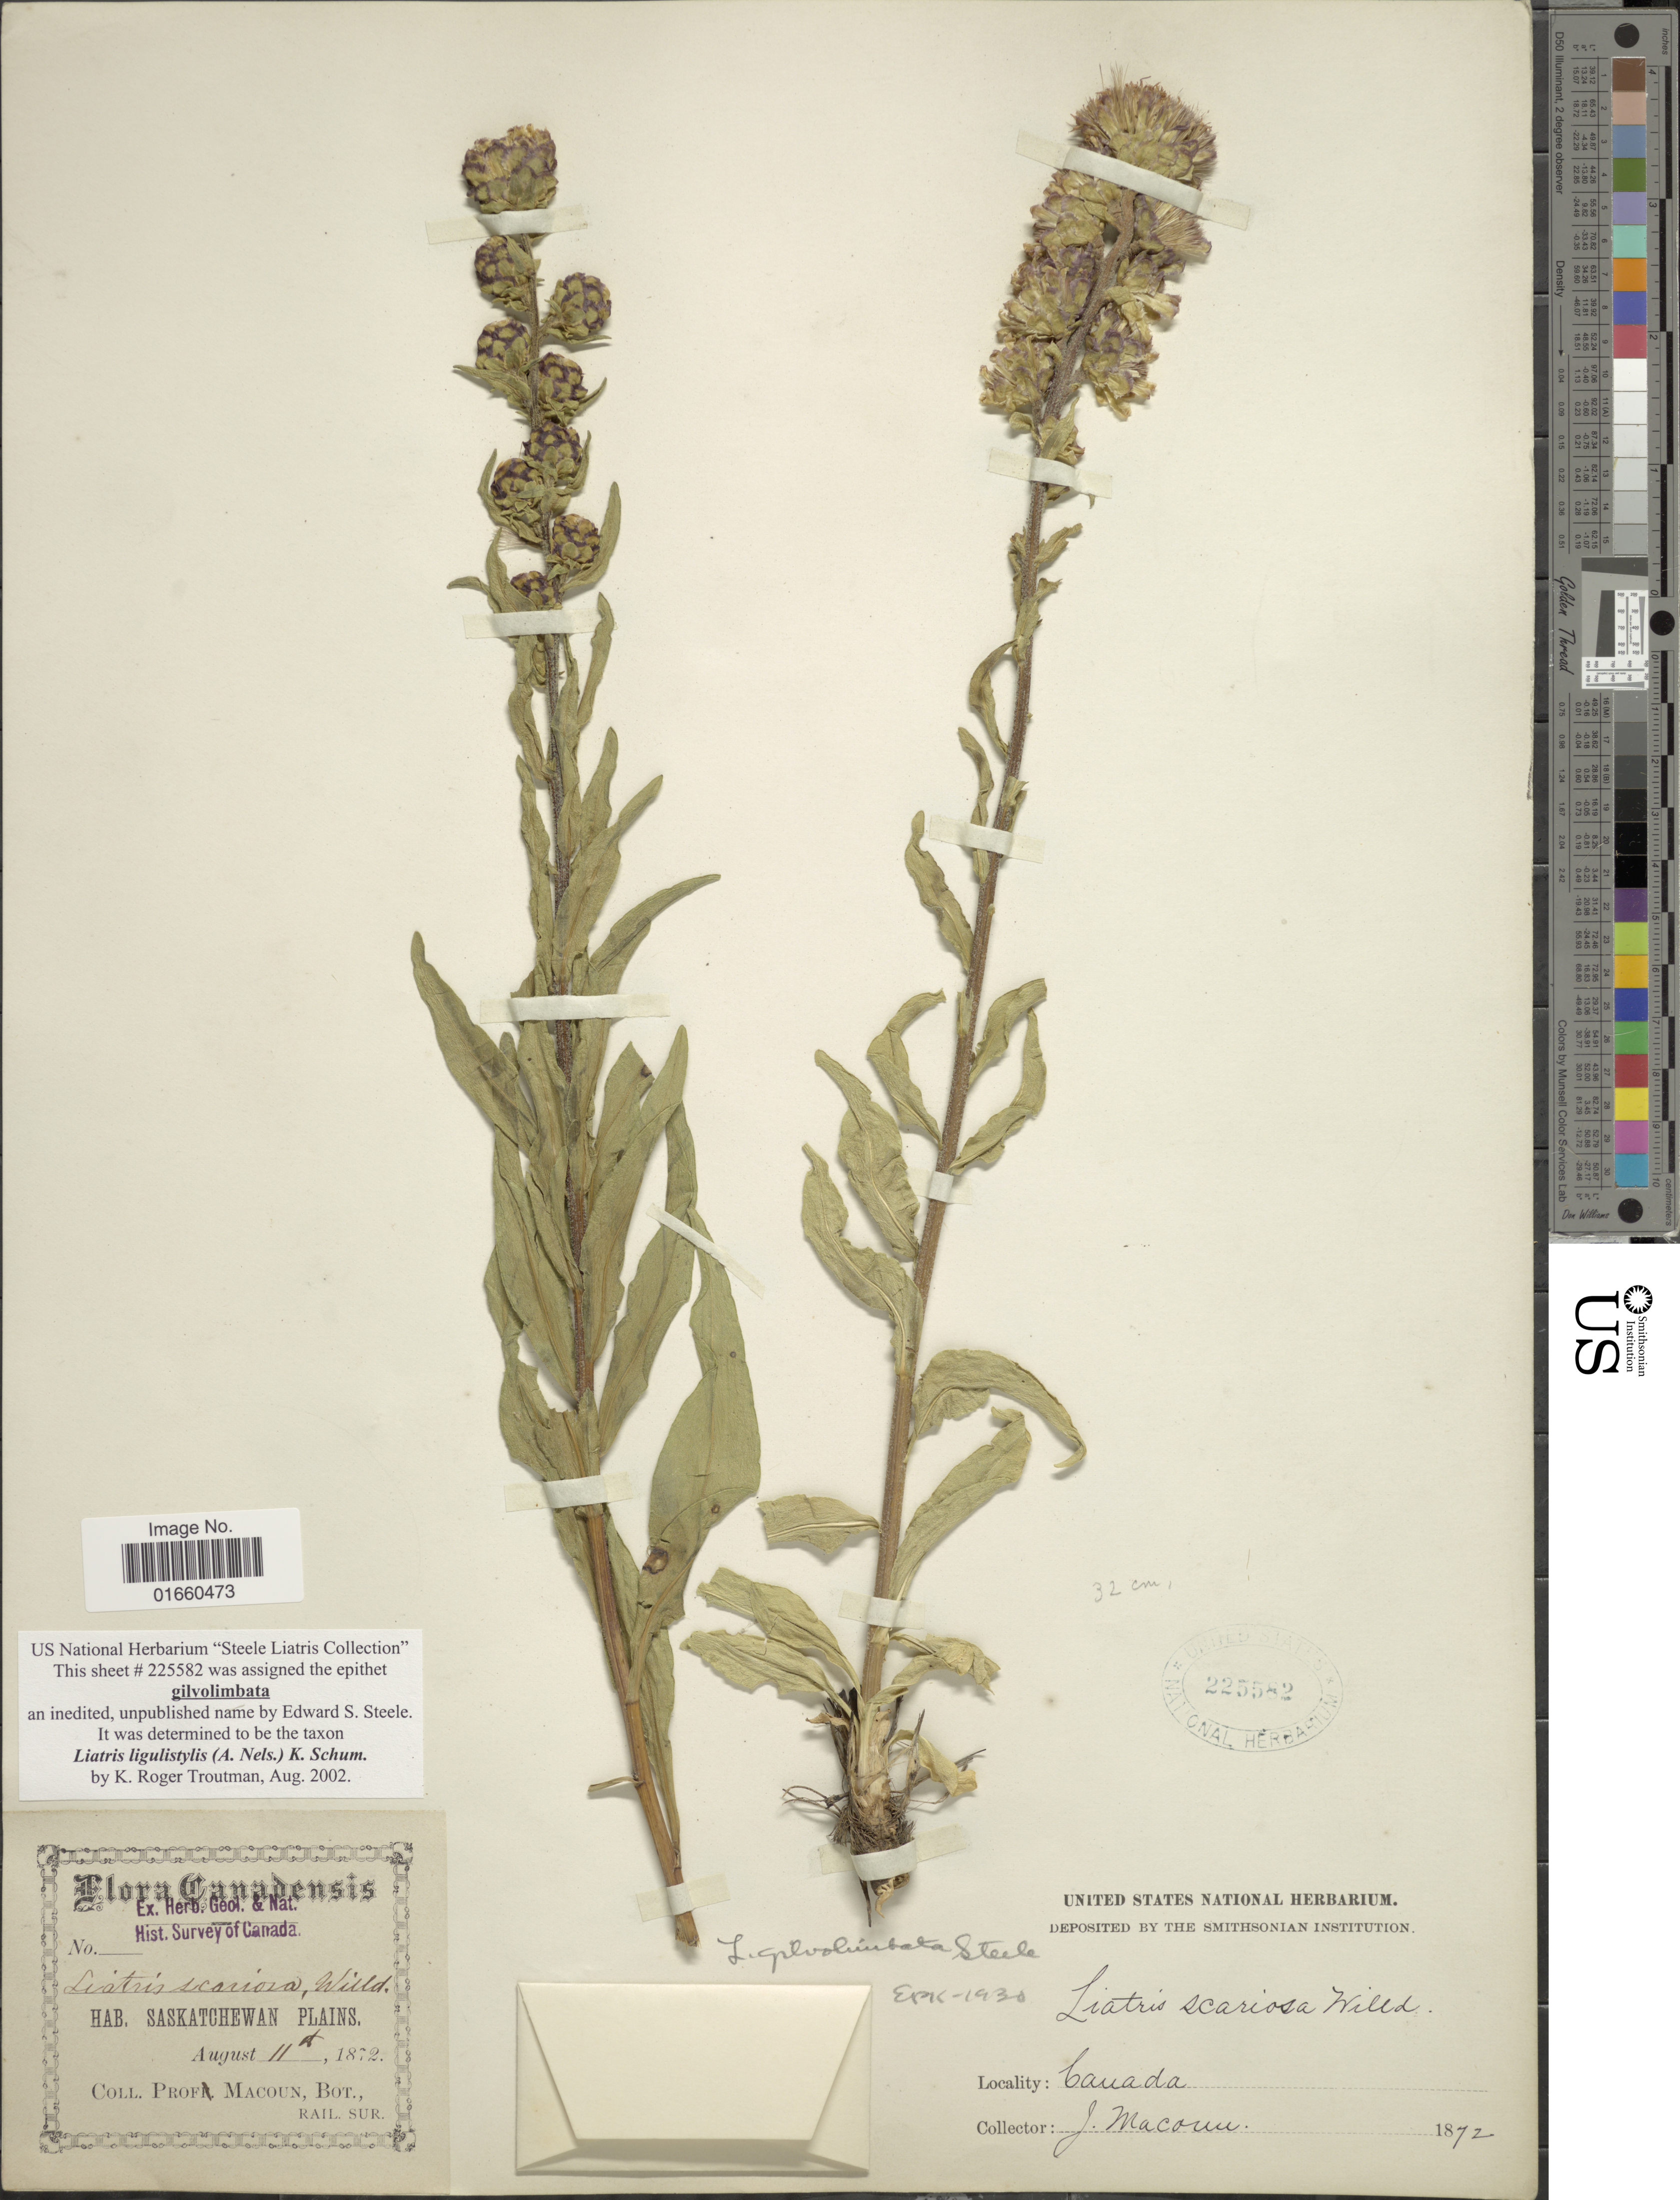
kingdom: Plantae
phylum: Tracheophyta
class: Magnoliopsida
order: Asterales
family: Asteraceae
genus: Liatris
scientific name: Liatris ligulistylis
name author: (A. Nelson) K. Schum.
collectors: J. Macoun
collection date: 1872-08-11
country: Canada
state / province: Saskatchewan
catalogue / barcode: US 22582